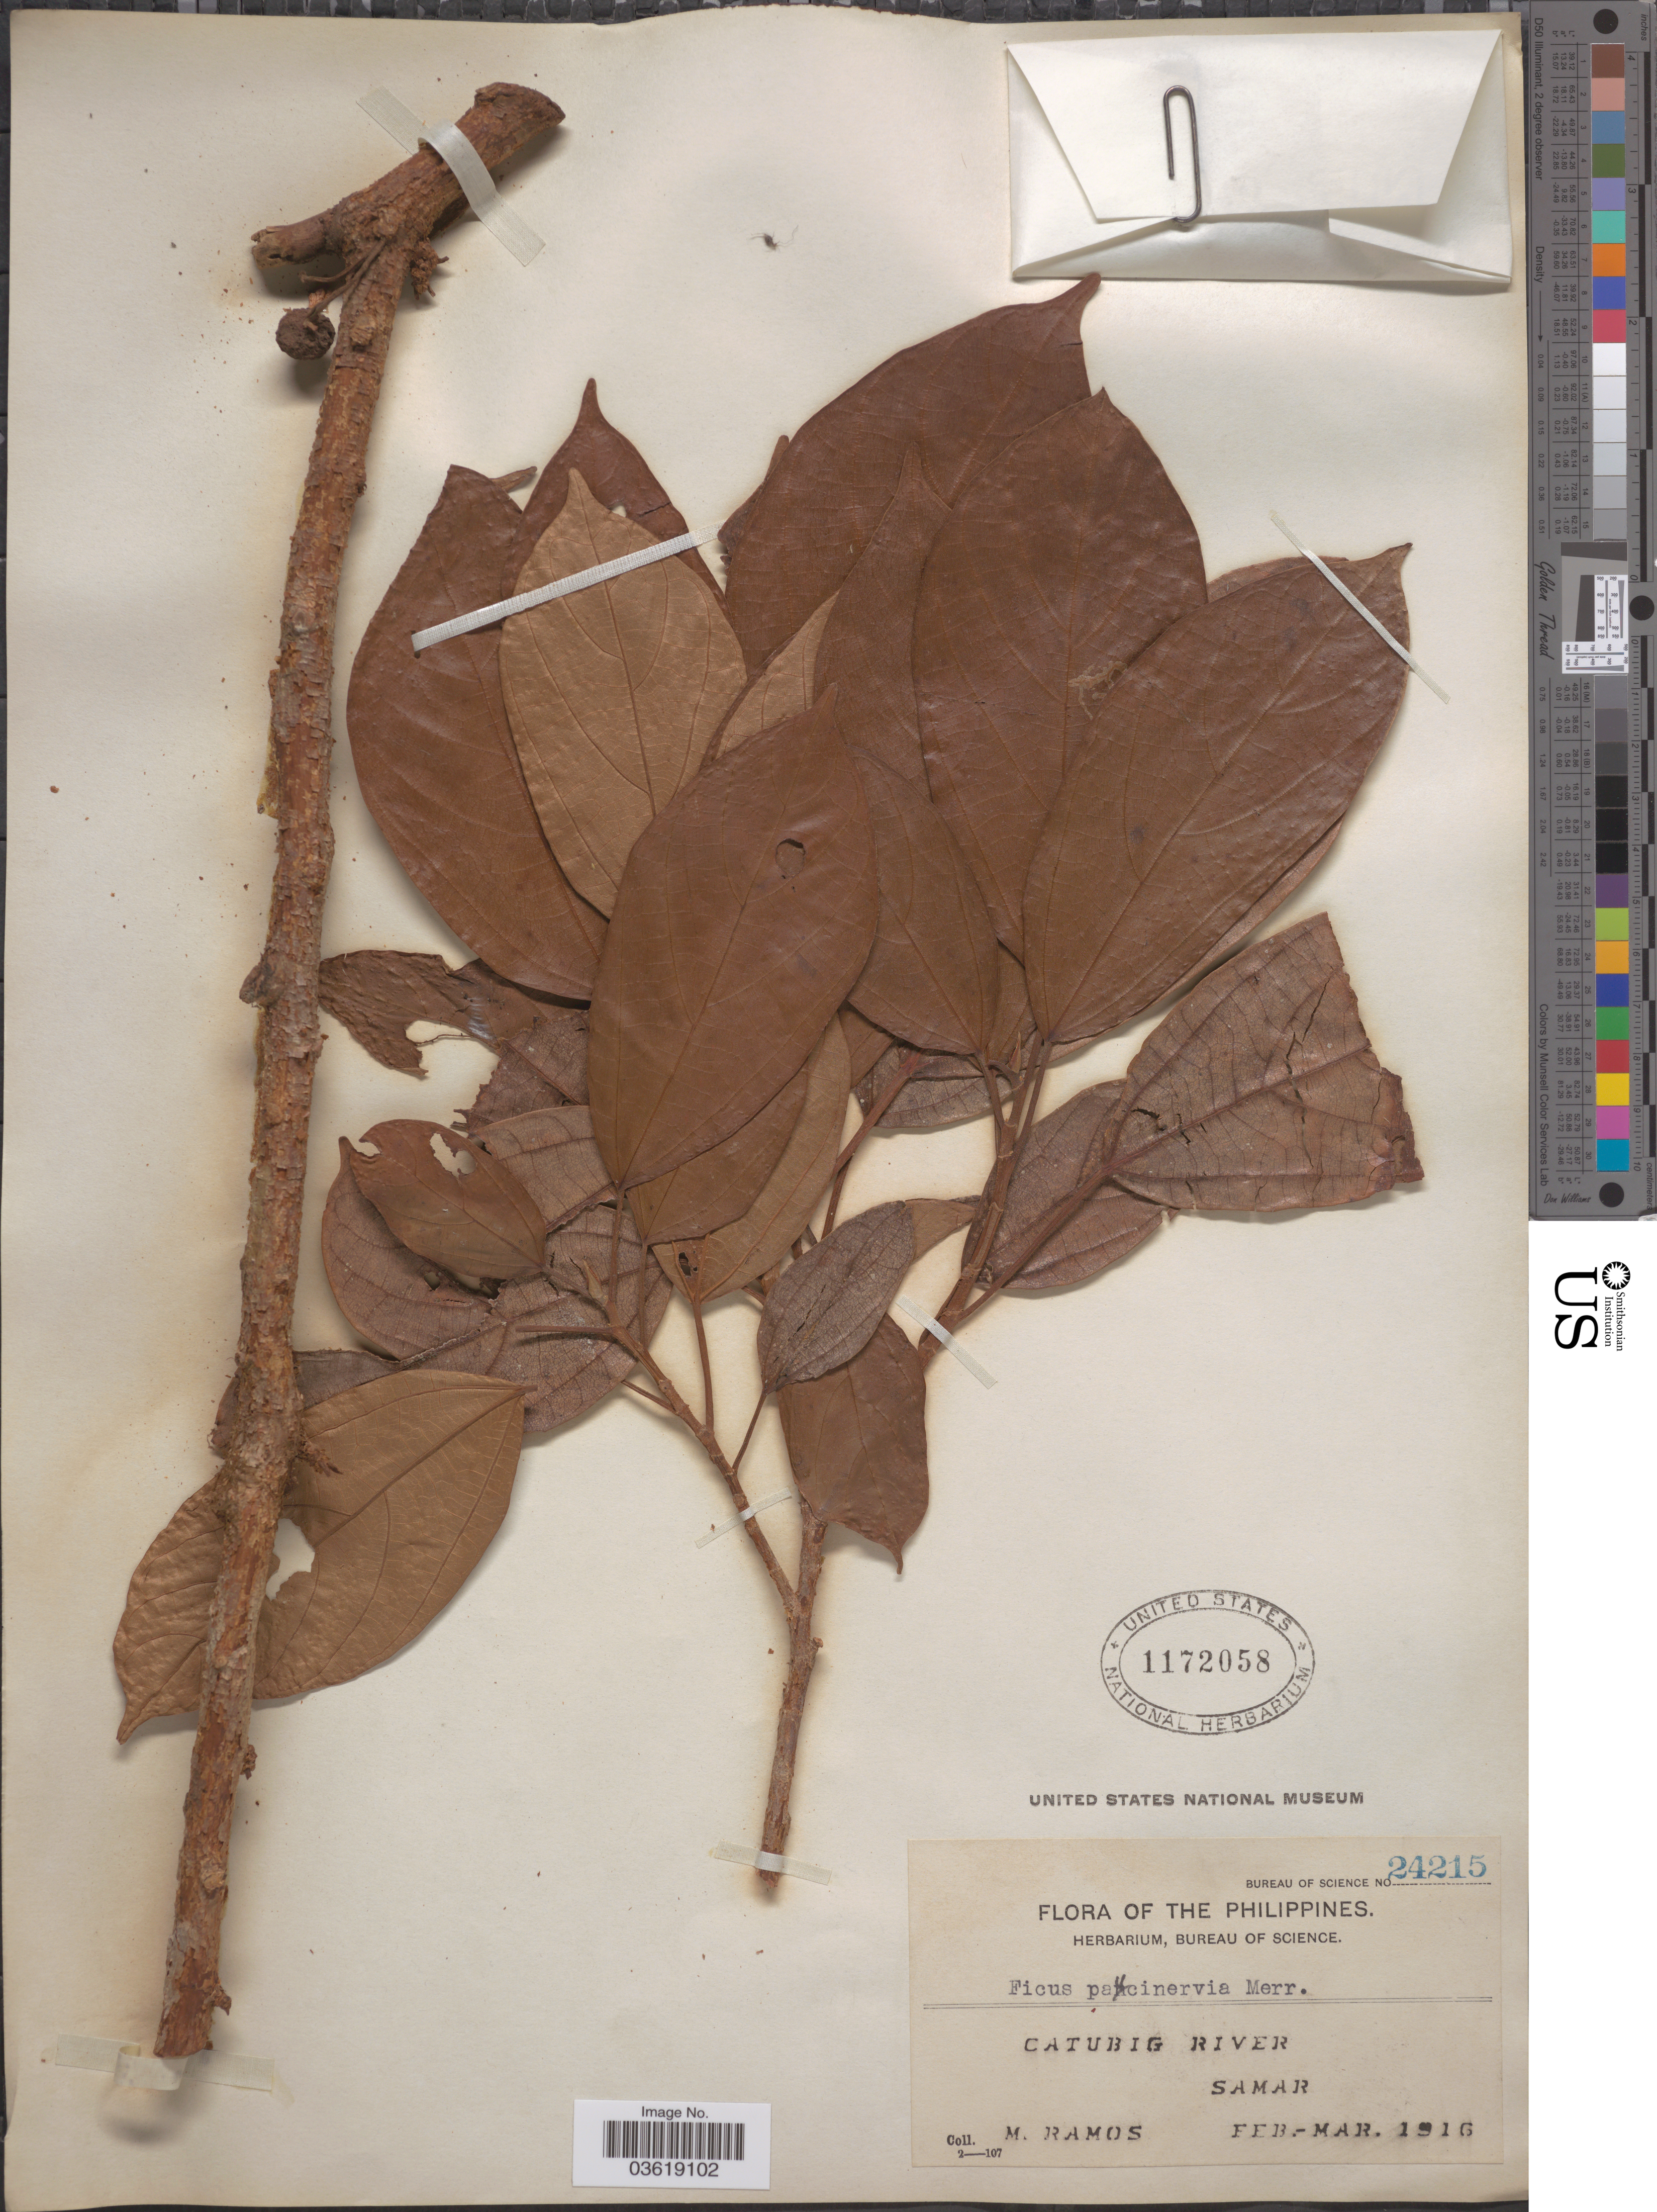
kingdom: Plantae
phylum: Tracheophyta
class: Magnoliopsida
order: Rosales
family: Moraceae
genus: Ficus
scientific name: Ficus integrifolia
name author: Elmer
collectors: M. Ramos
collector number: Bureau of Science 24215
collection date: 1916-02/1916-03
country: Philippines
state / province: Eastern Visayas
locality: Catubig River, Samar.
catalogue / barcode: US 1172058